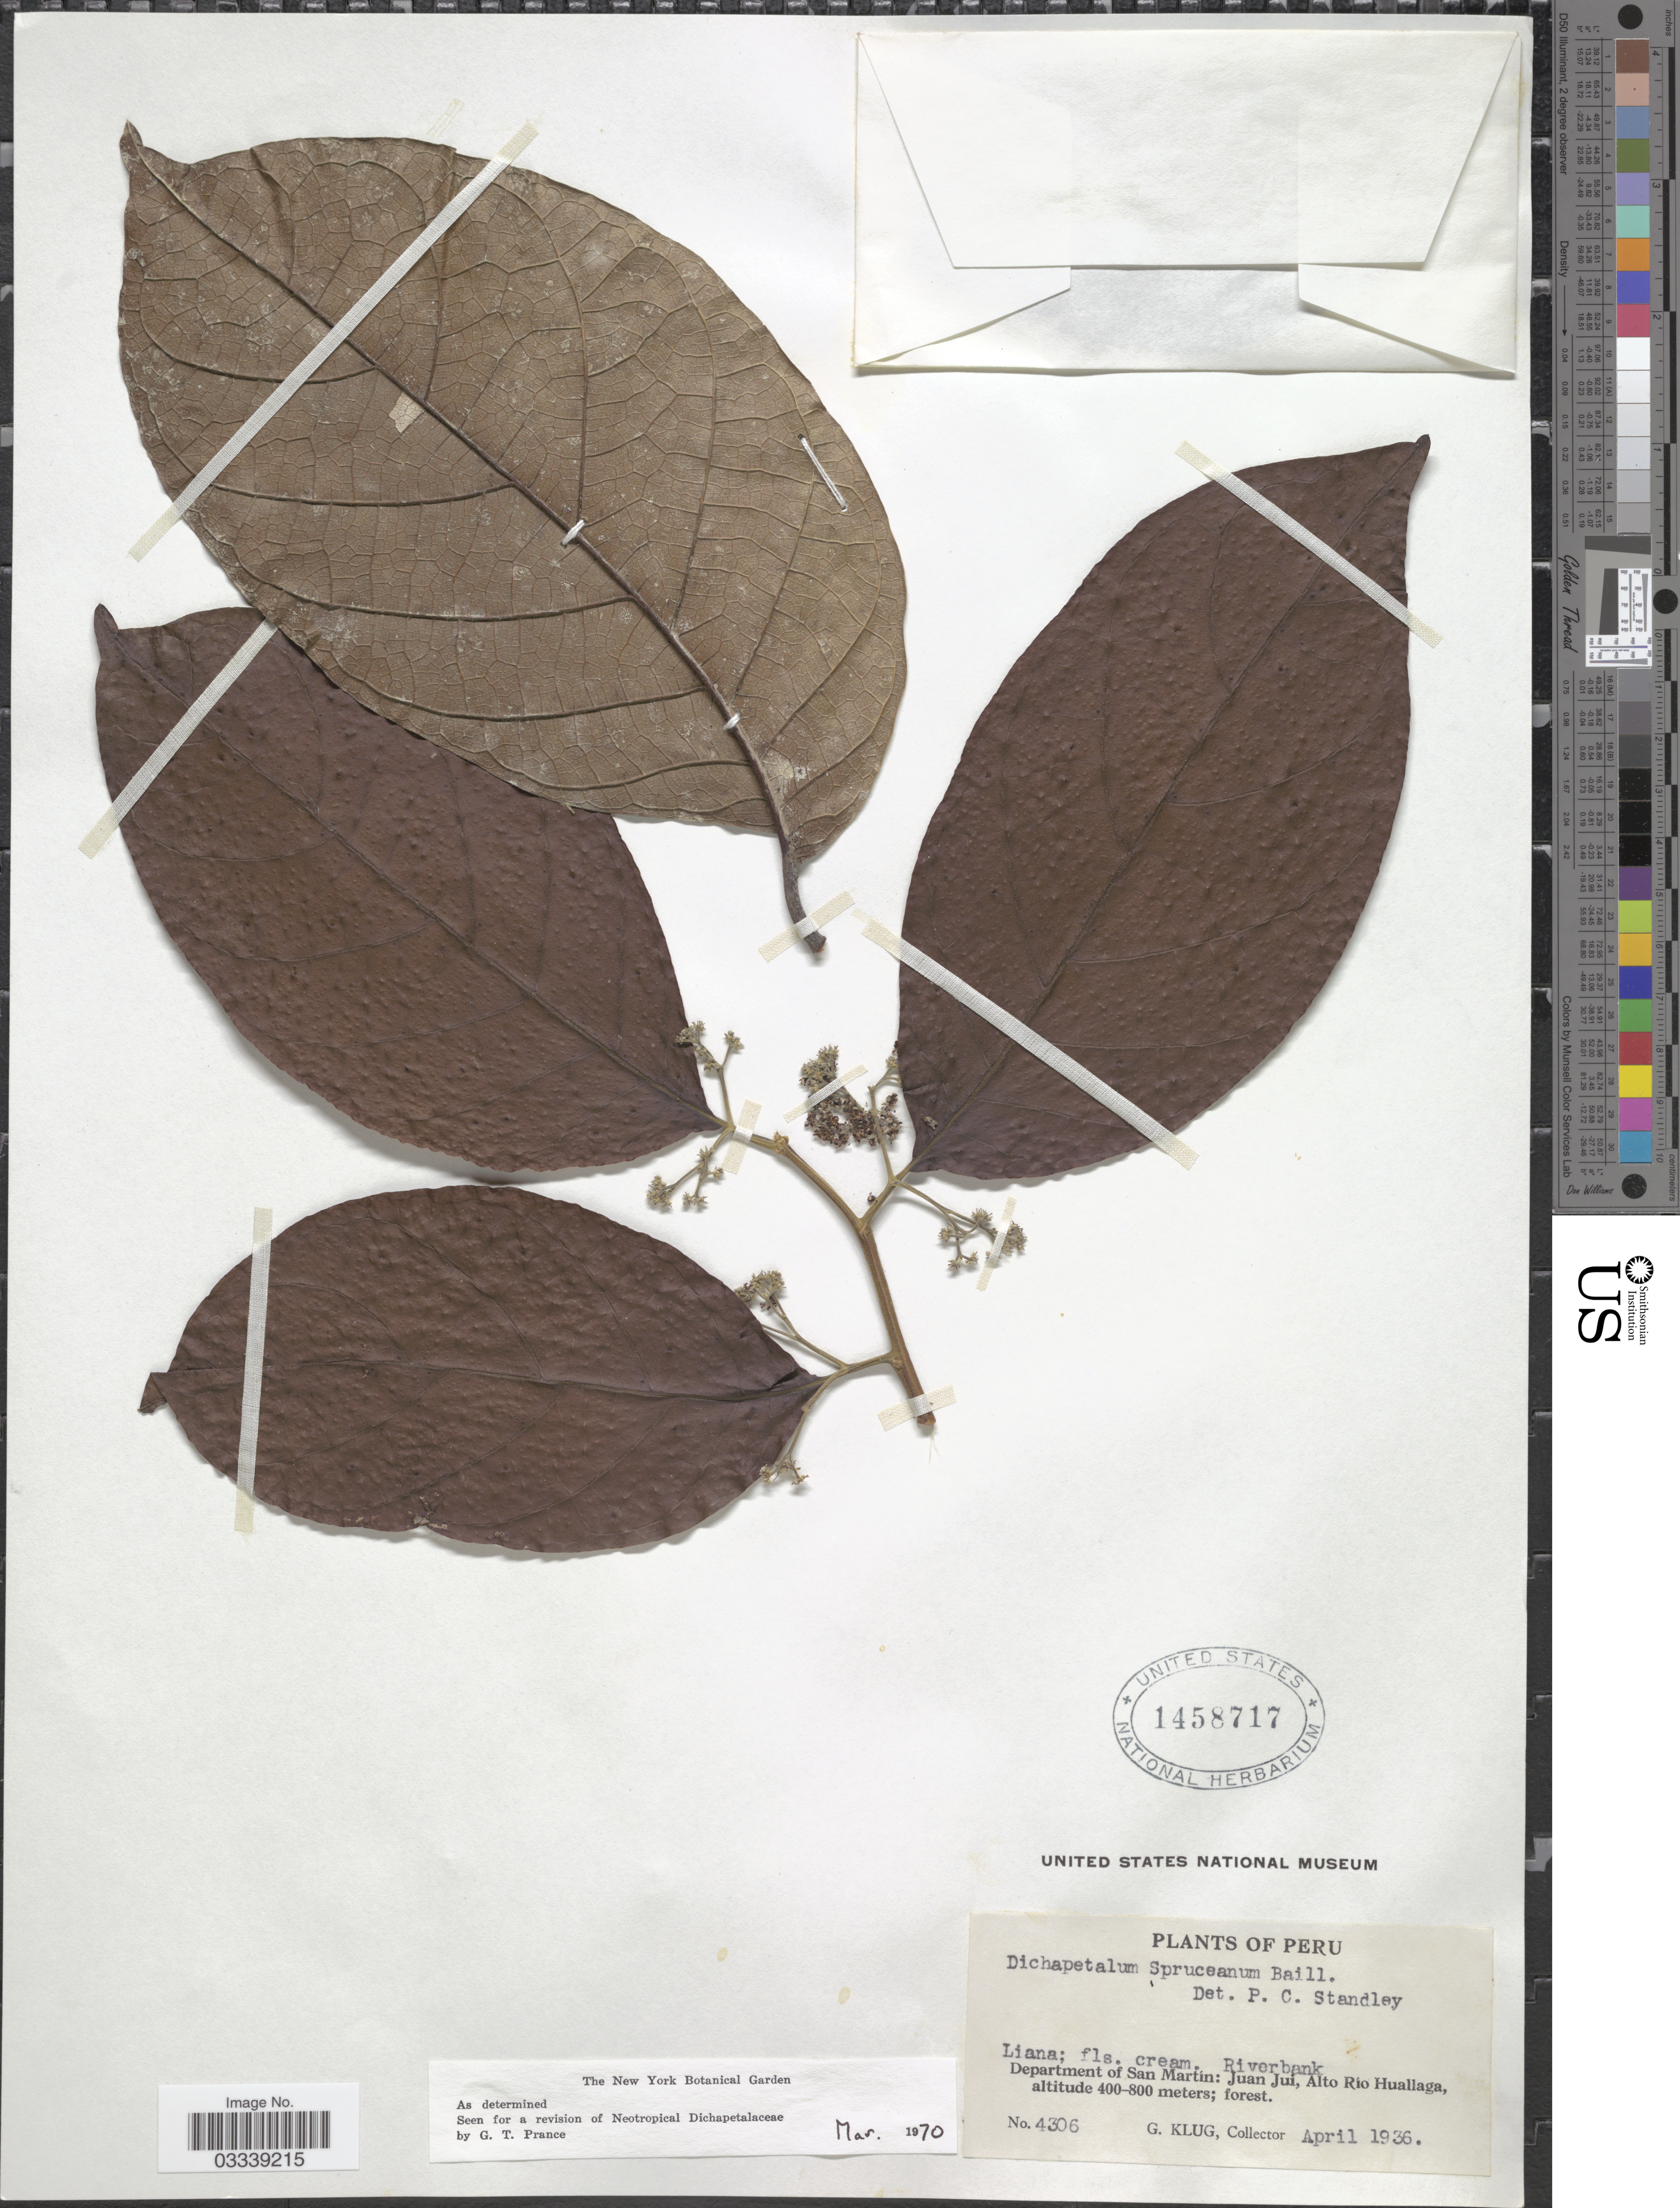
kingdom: Plantae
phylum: Tracheophyta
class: Magnoliopsida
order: Malpighiales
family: Dichapetalaceae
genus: Dichapetalum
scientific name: Dichapetalum spruceanum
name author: Baill.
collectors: G. Klug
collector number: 4306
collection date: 1936-04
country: Peru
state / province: San Martín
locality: River bank. Department of San Martin: JUan Jui, Alto Río Huallaga.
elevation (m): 400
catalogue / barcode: US 1458717